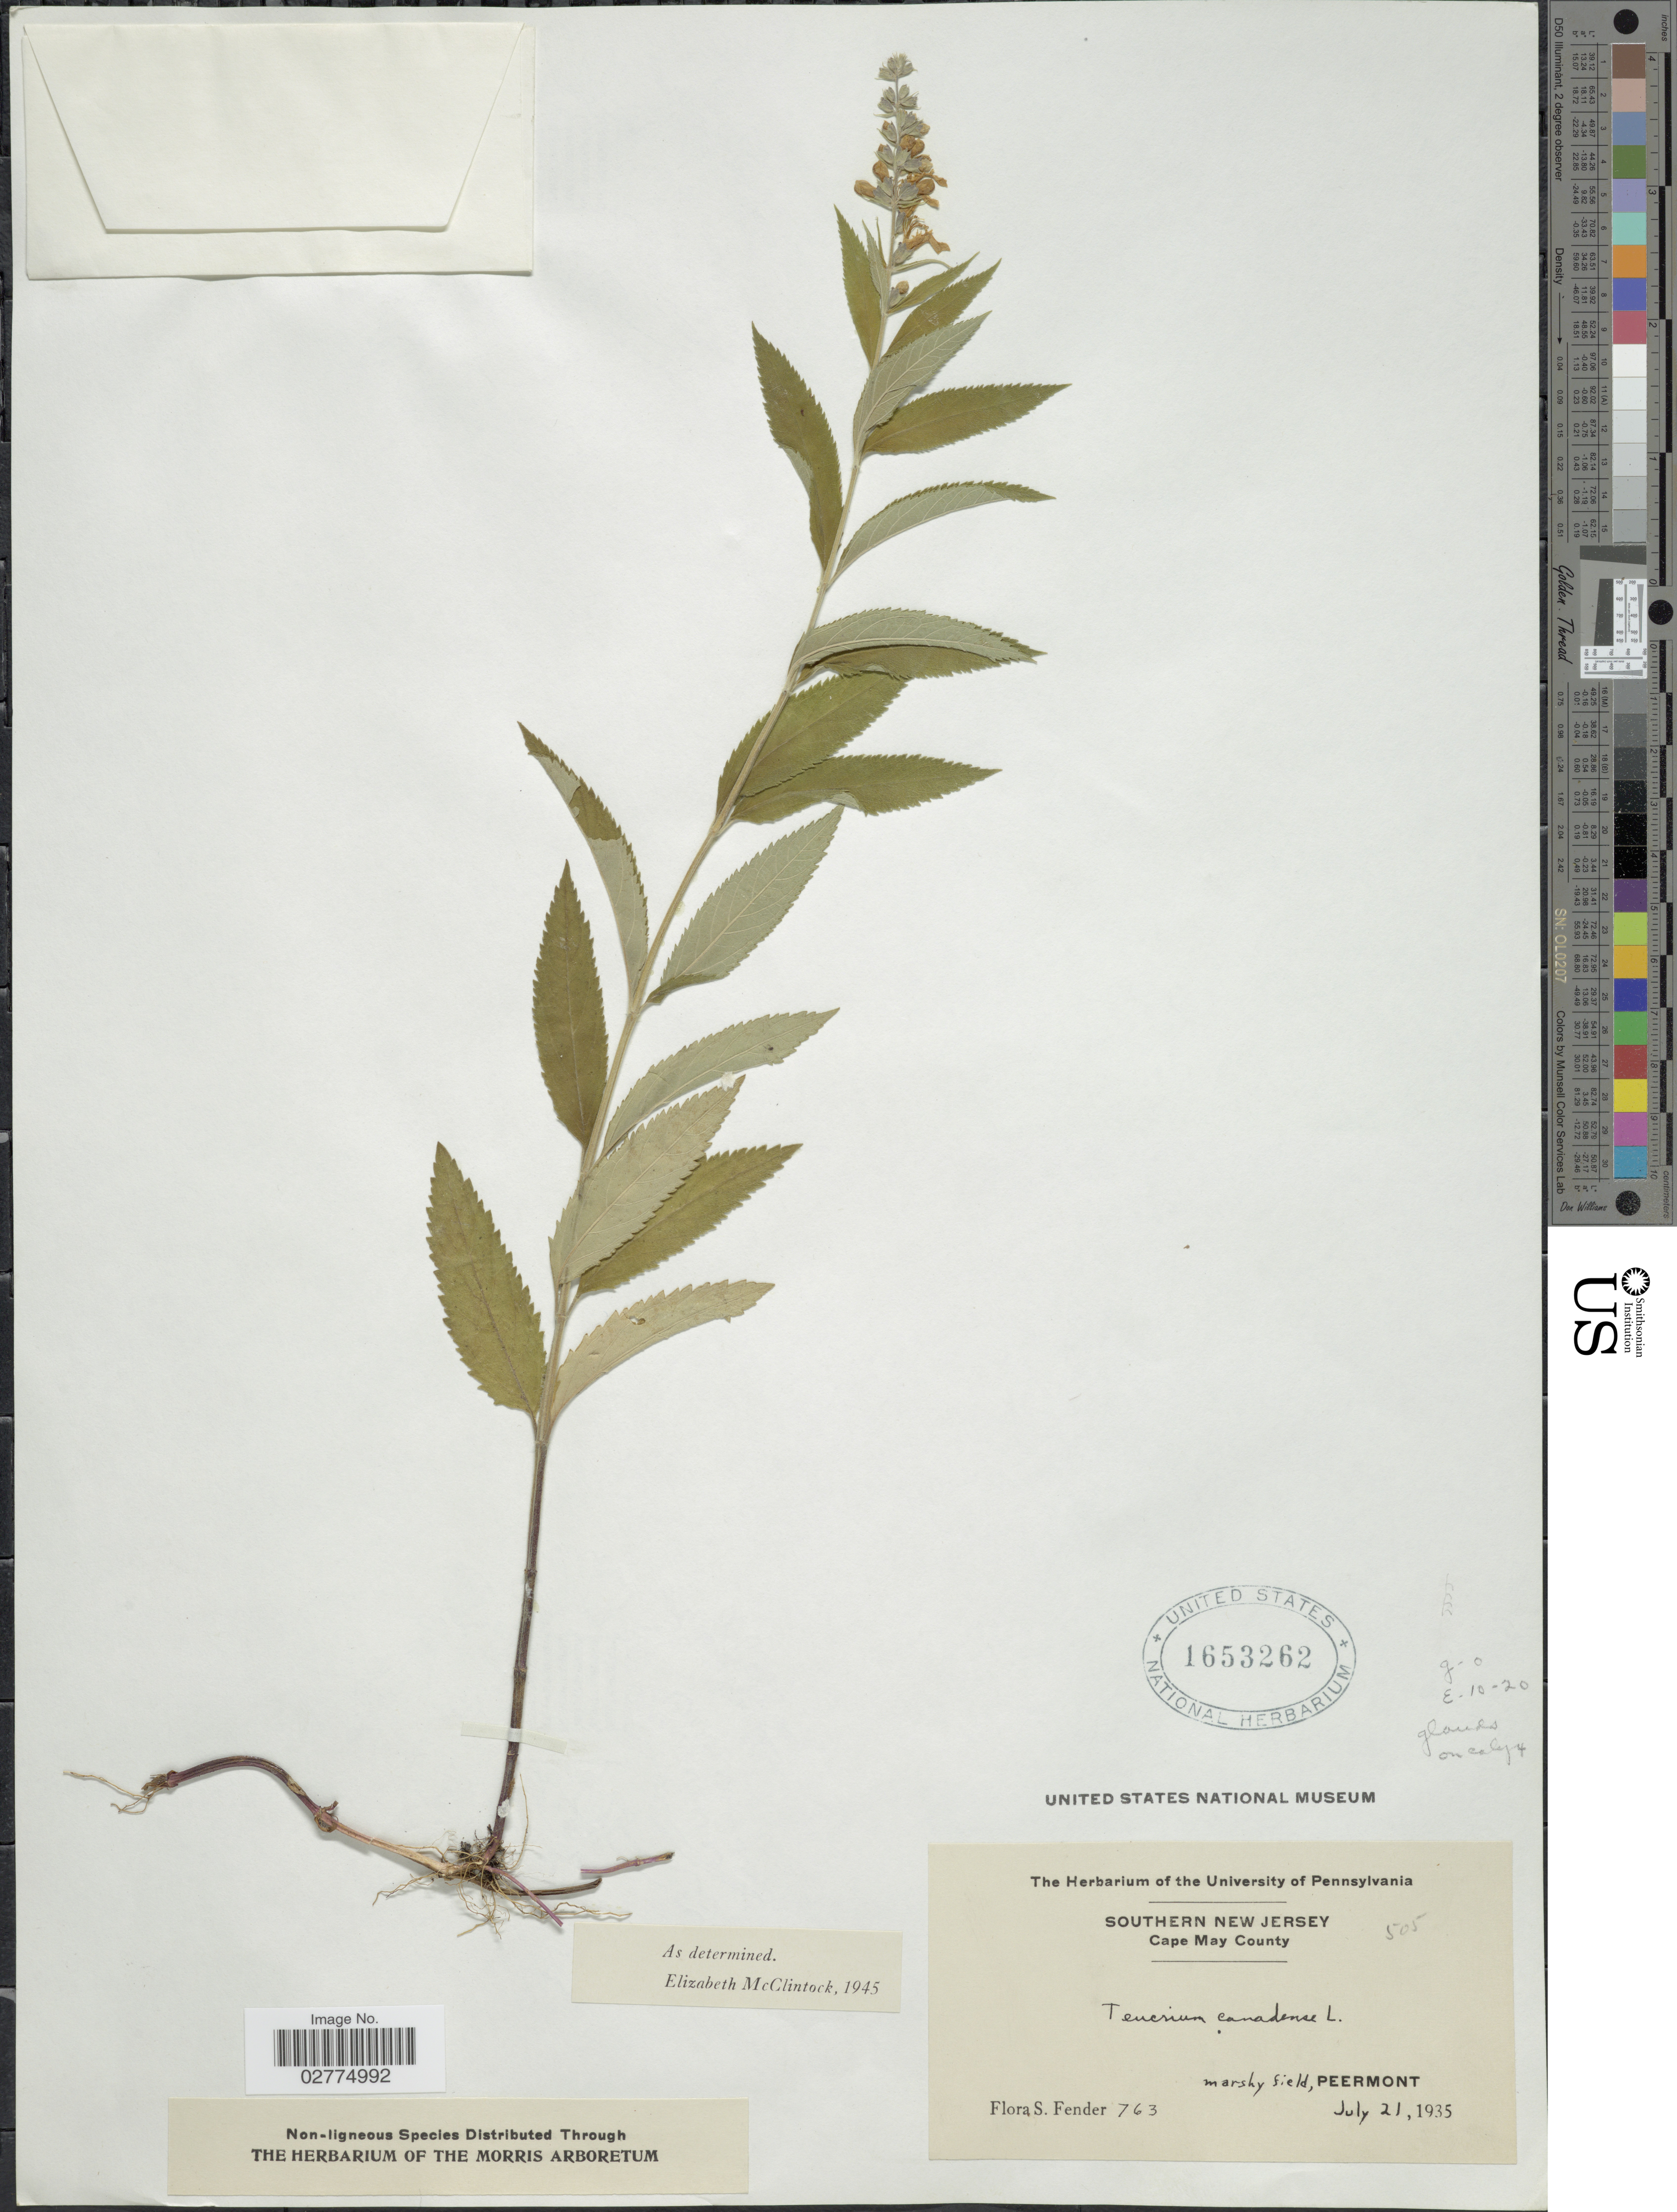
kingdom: Plantae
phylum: Tracheophyta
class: Magnoliopsida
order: Lamiales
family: Lamiaceae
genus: Teucrium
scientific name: Teucrium canadense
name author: L.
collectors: F. Fender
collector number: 763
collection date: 1935-07-21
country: United States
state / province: New Jersey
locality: Southern New Jersey. Cape May County. Marshy field, Peermont.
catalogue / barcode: US 1653262